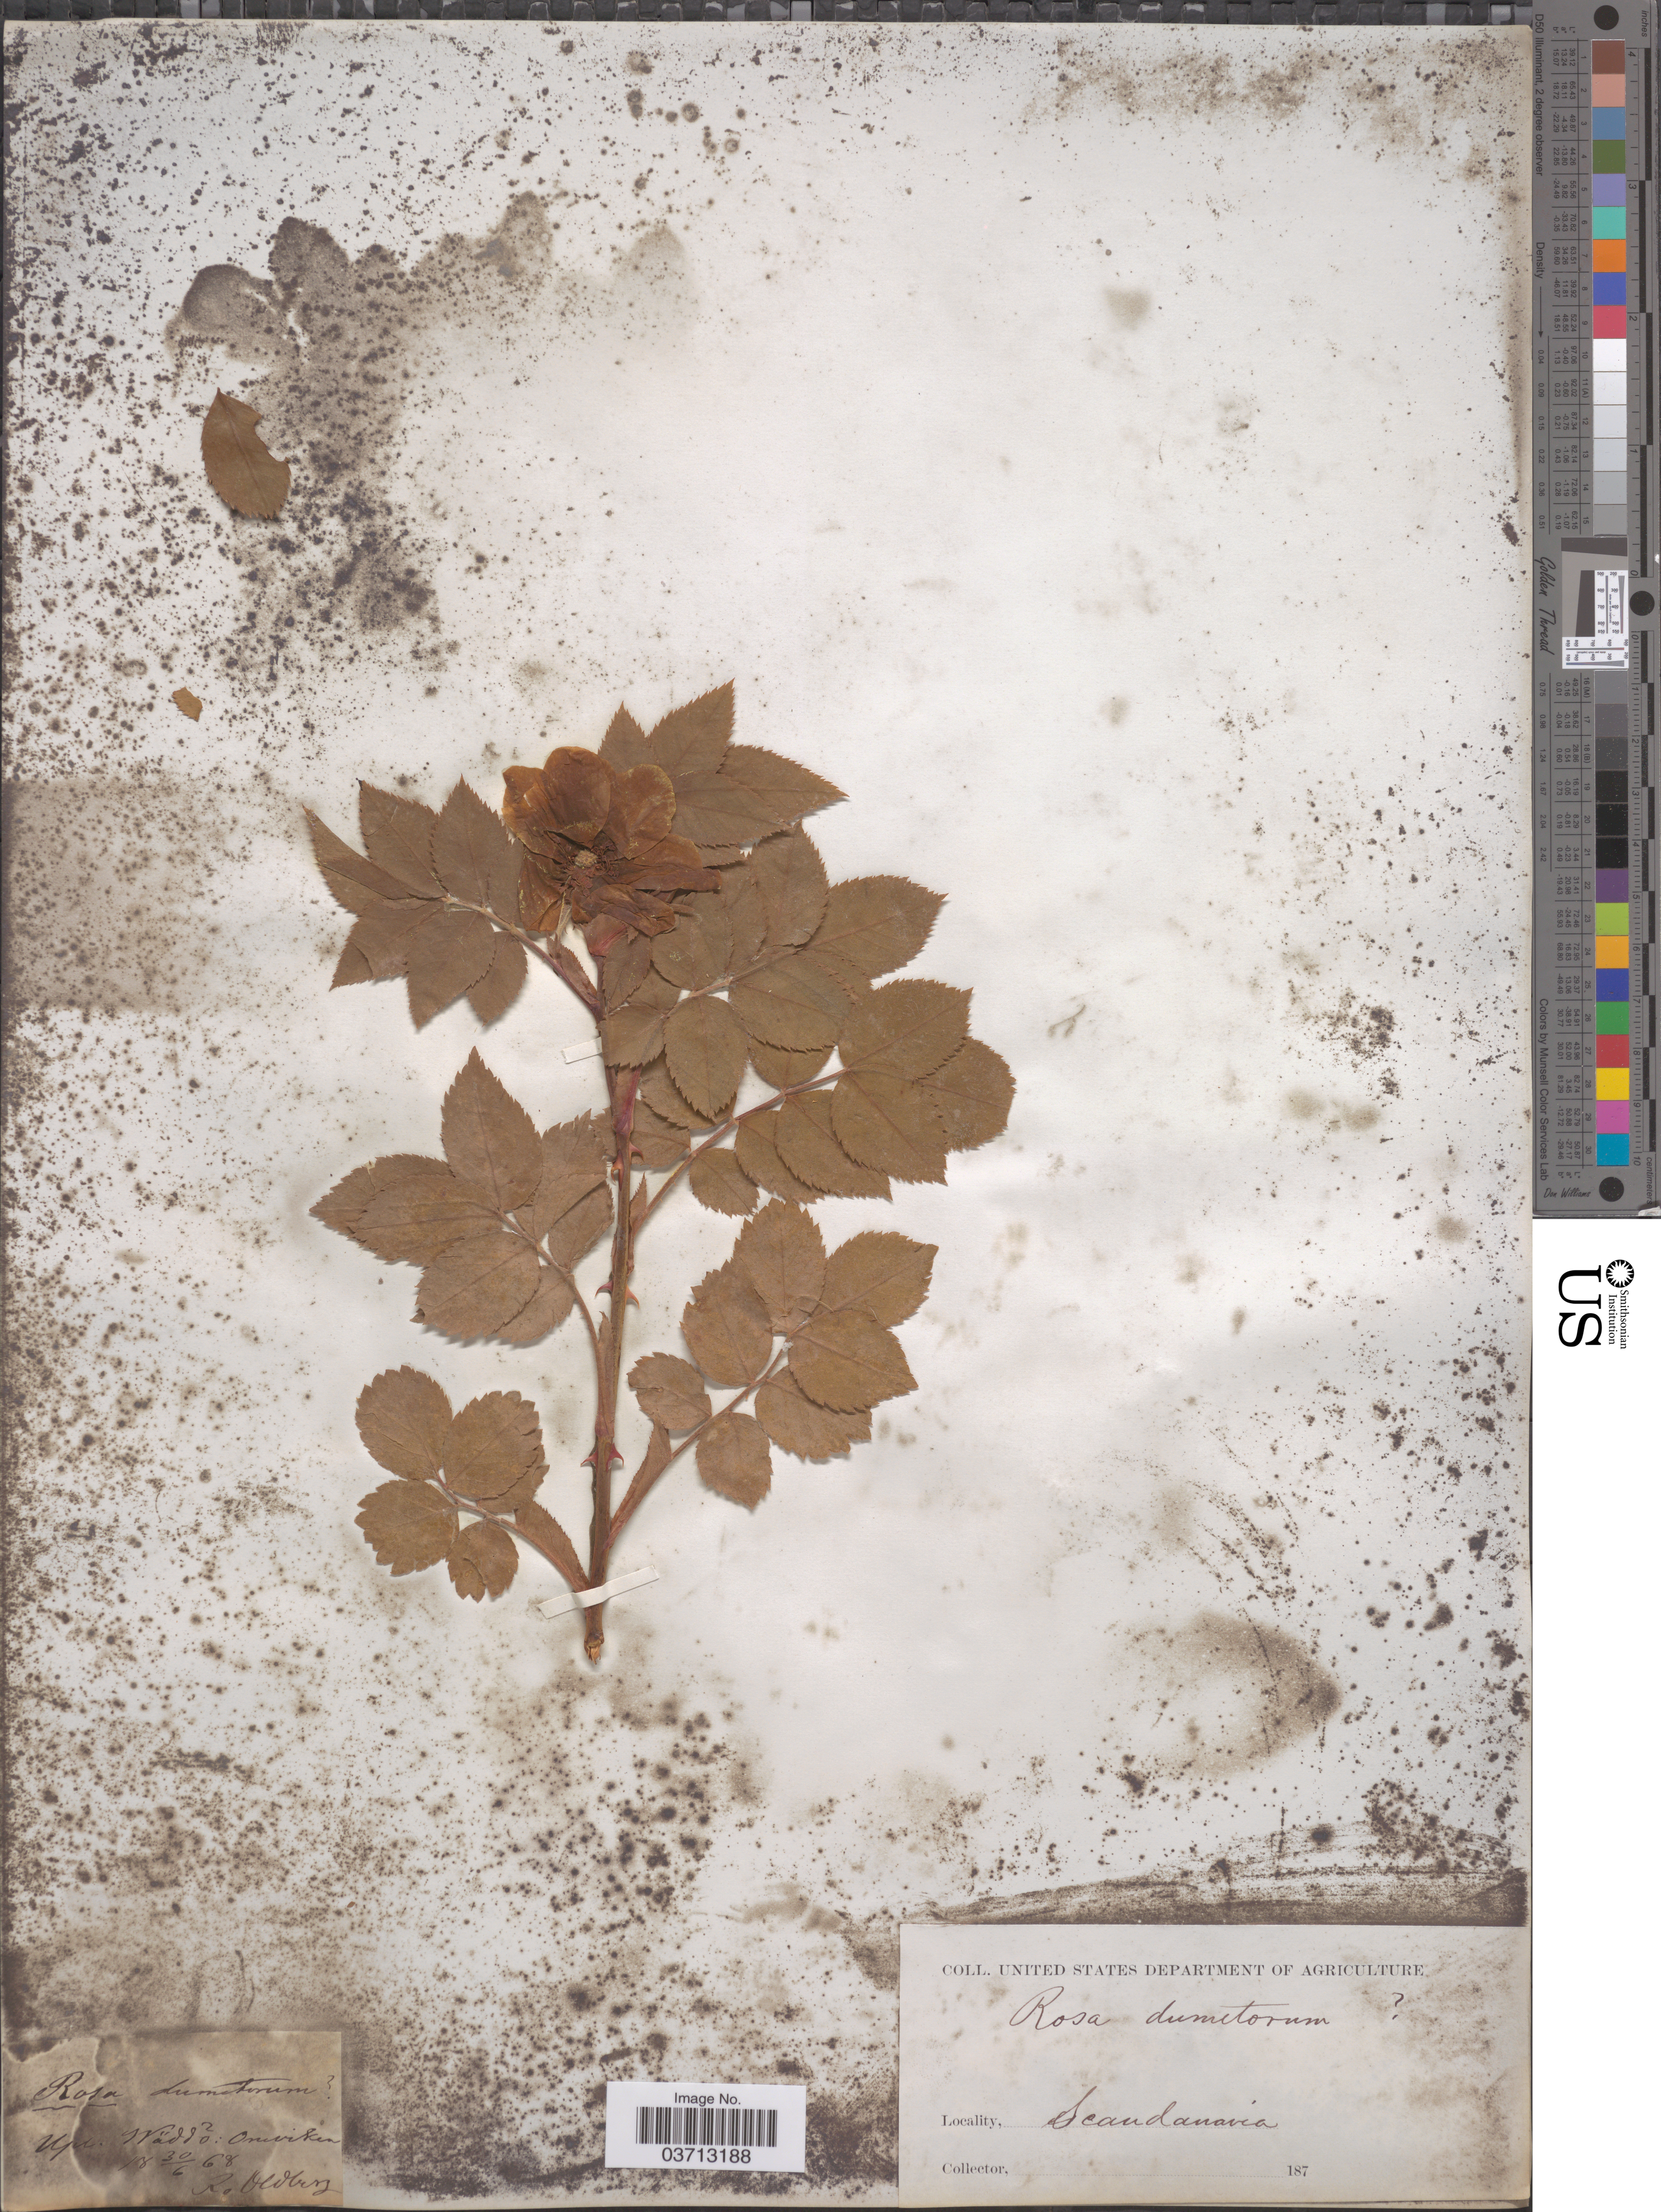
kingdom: Plantae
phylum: Tracheophyta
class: Magnoliopsida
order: Rosales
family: Rosaceae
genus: Rosa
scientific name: Rosa dumetorum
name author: Lange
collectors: R. Oldberg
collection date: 1868-06-30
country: Sweden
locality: Upl. Väddö: Omviken. [interpreted] Scandinavia.